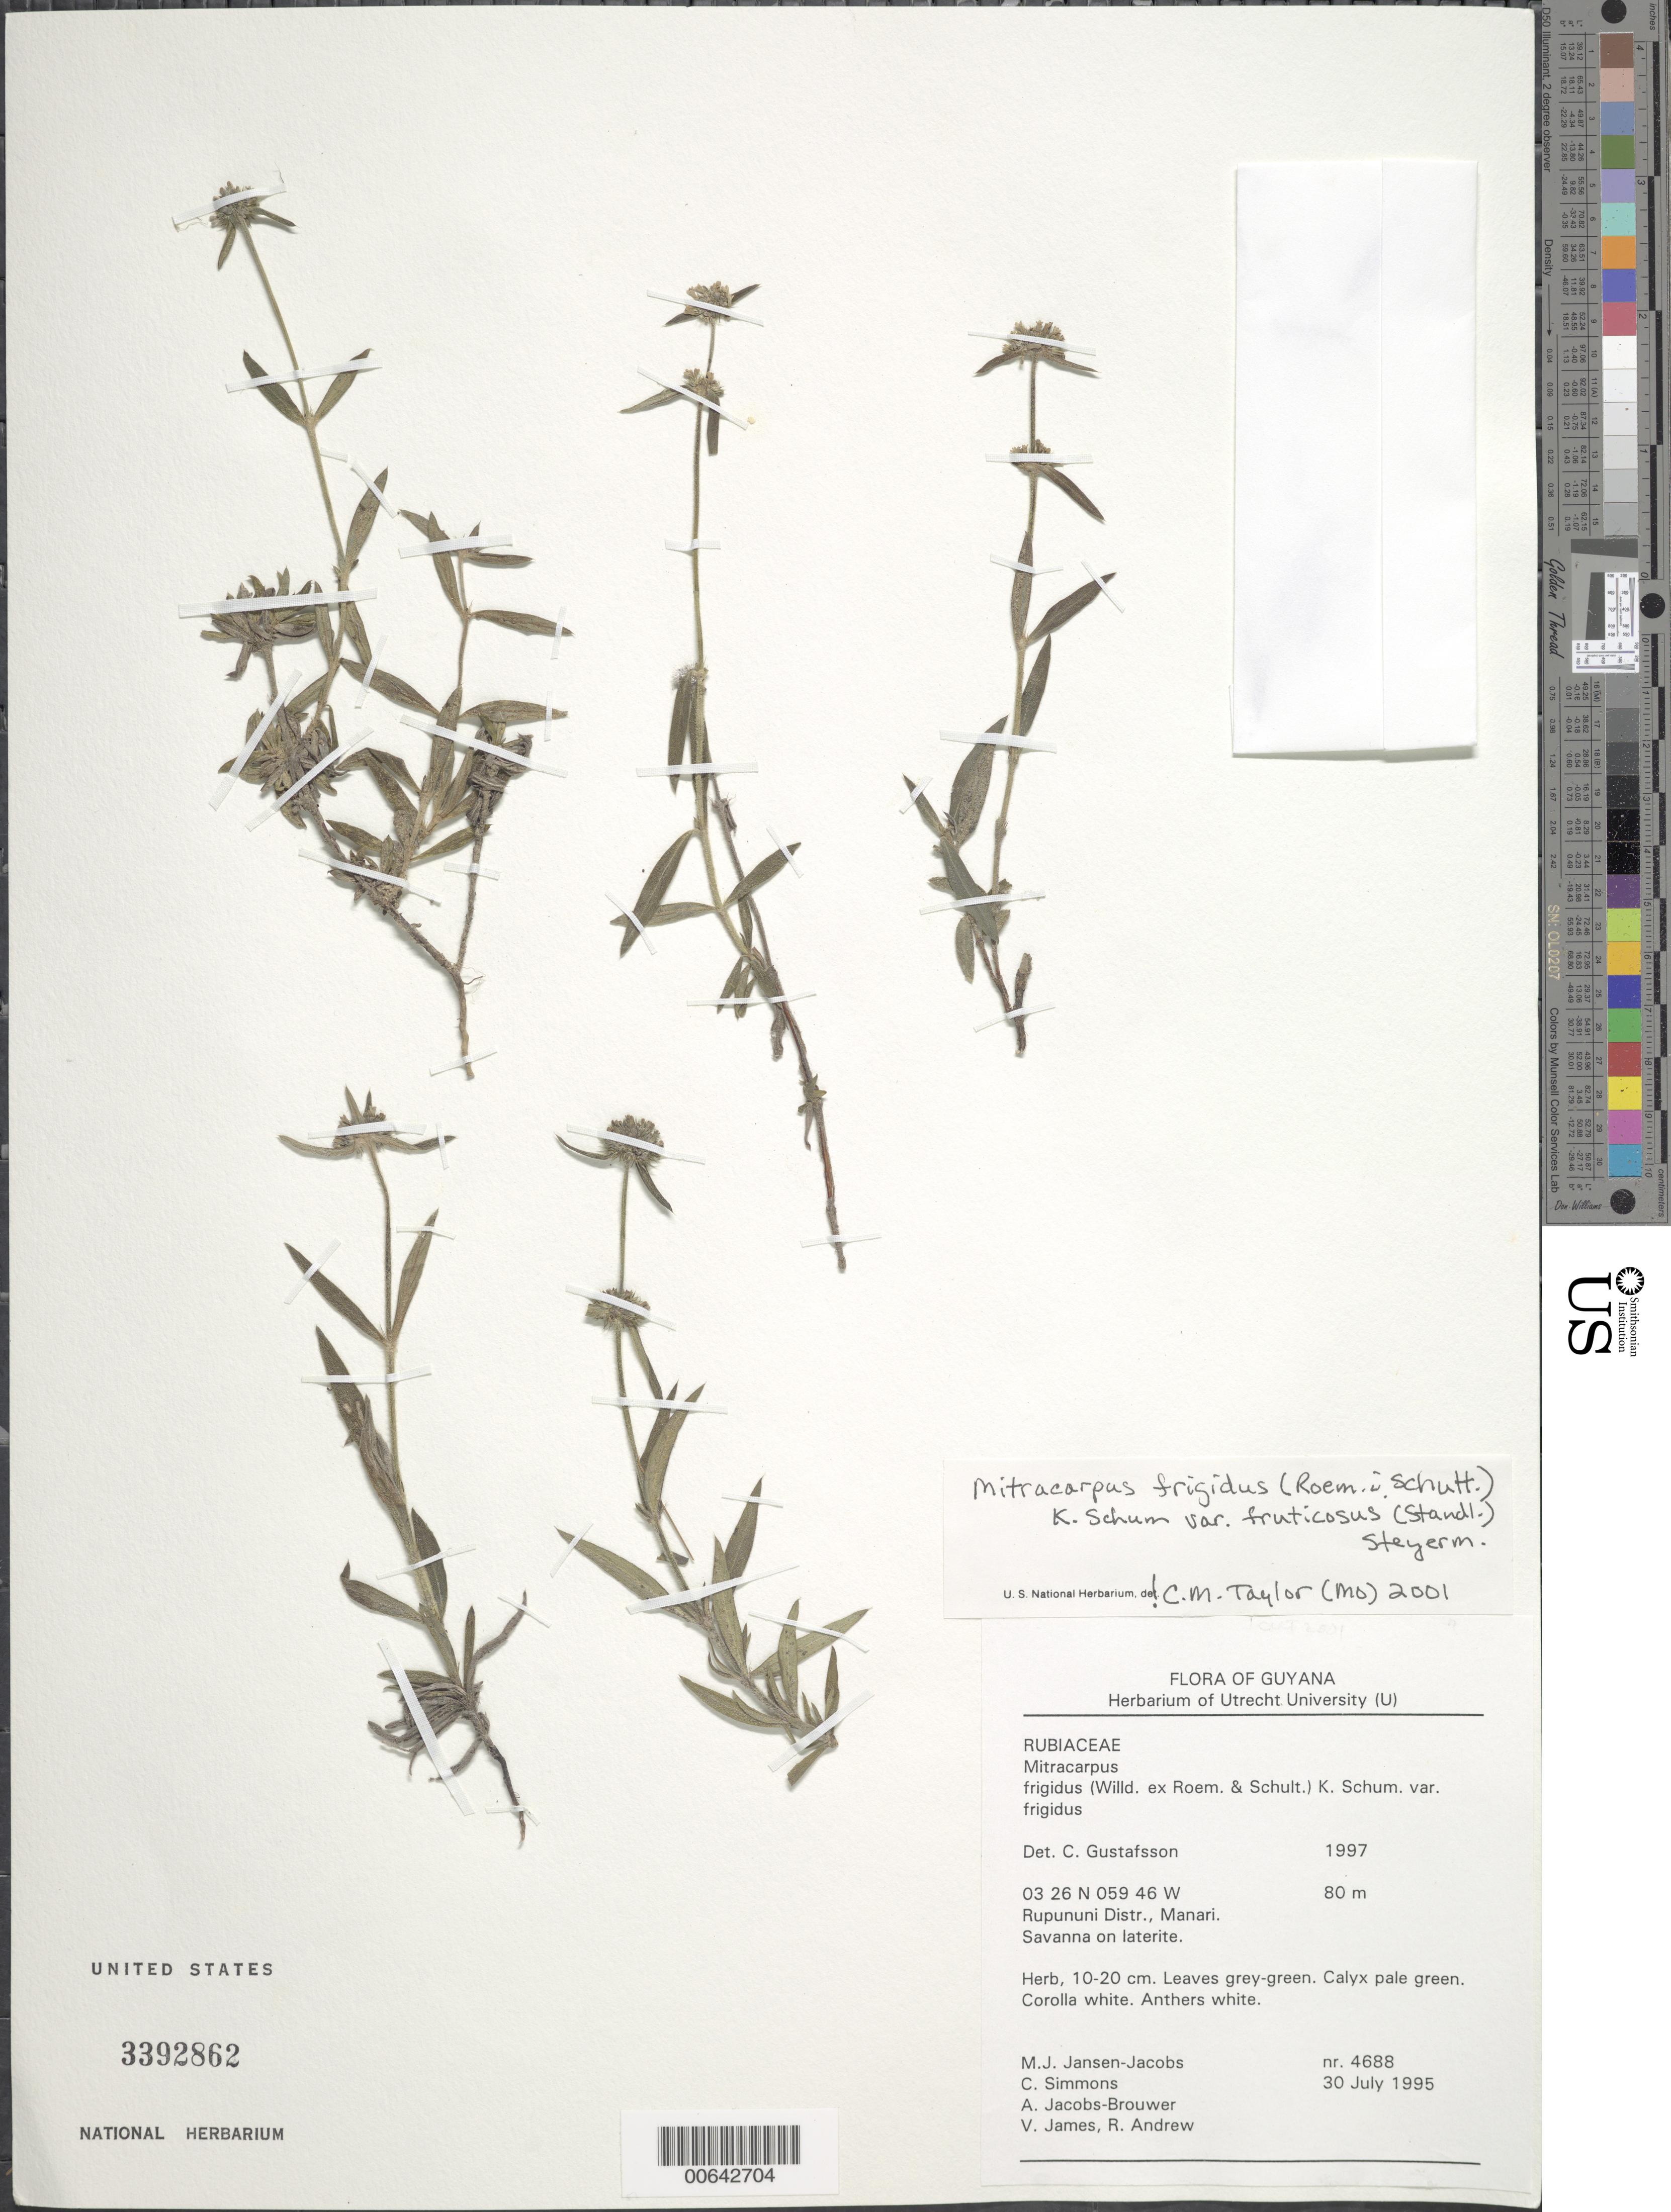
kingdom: Plantae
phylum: Tracheophyta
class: Magnoliopsida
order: Gentianales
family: Rubiaceae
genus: Mitracarpus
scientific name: Mitracarpus frigidus var. fruticosus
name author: (Standl.) Steyerm.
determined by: Taylor, Charlotte M.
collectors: M. J. Jansen-Jacobs, C. Simons, A. Jacobs-Brouwer, V. James & R. Andrew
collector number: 4688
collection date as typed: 30-Jul-95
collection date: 1995-07-30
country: Guyana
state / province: U. Takutu-U. Essequibo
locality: Manari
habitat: Savanna on laterite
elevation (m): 80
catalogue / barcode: US 3392862